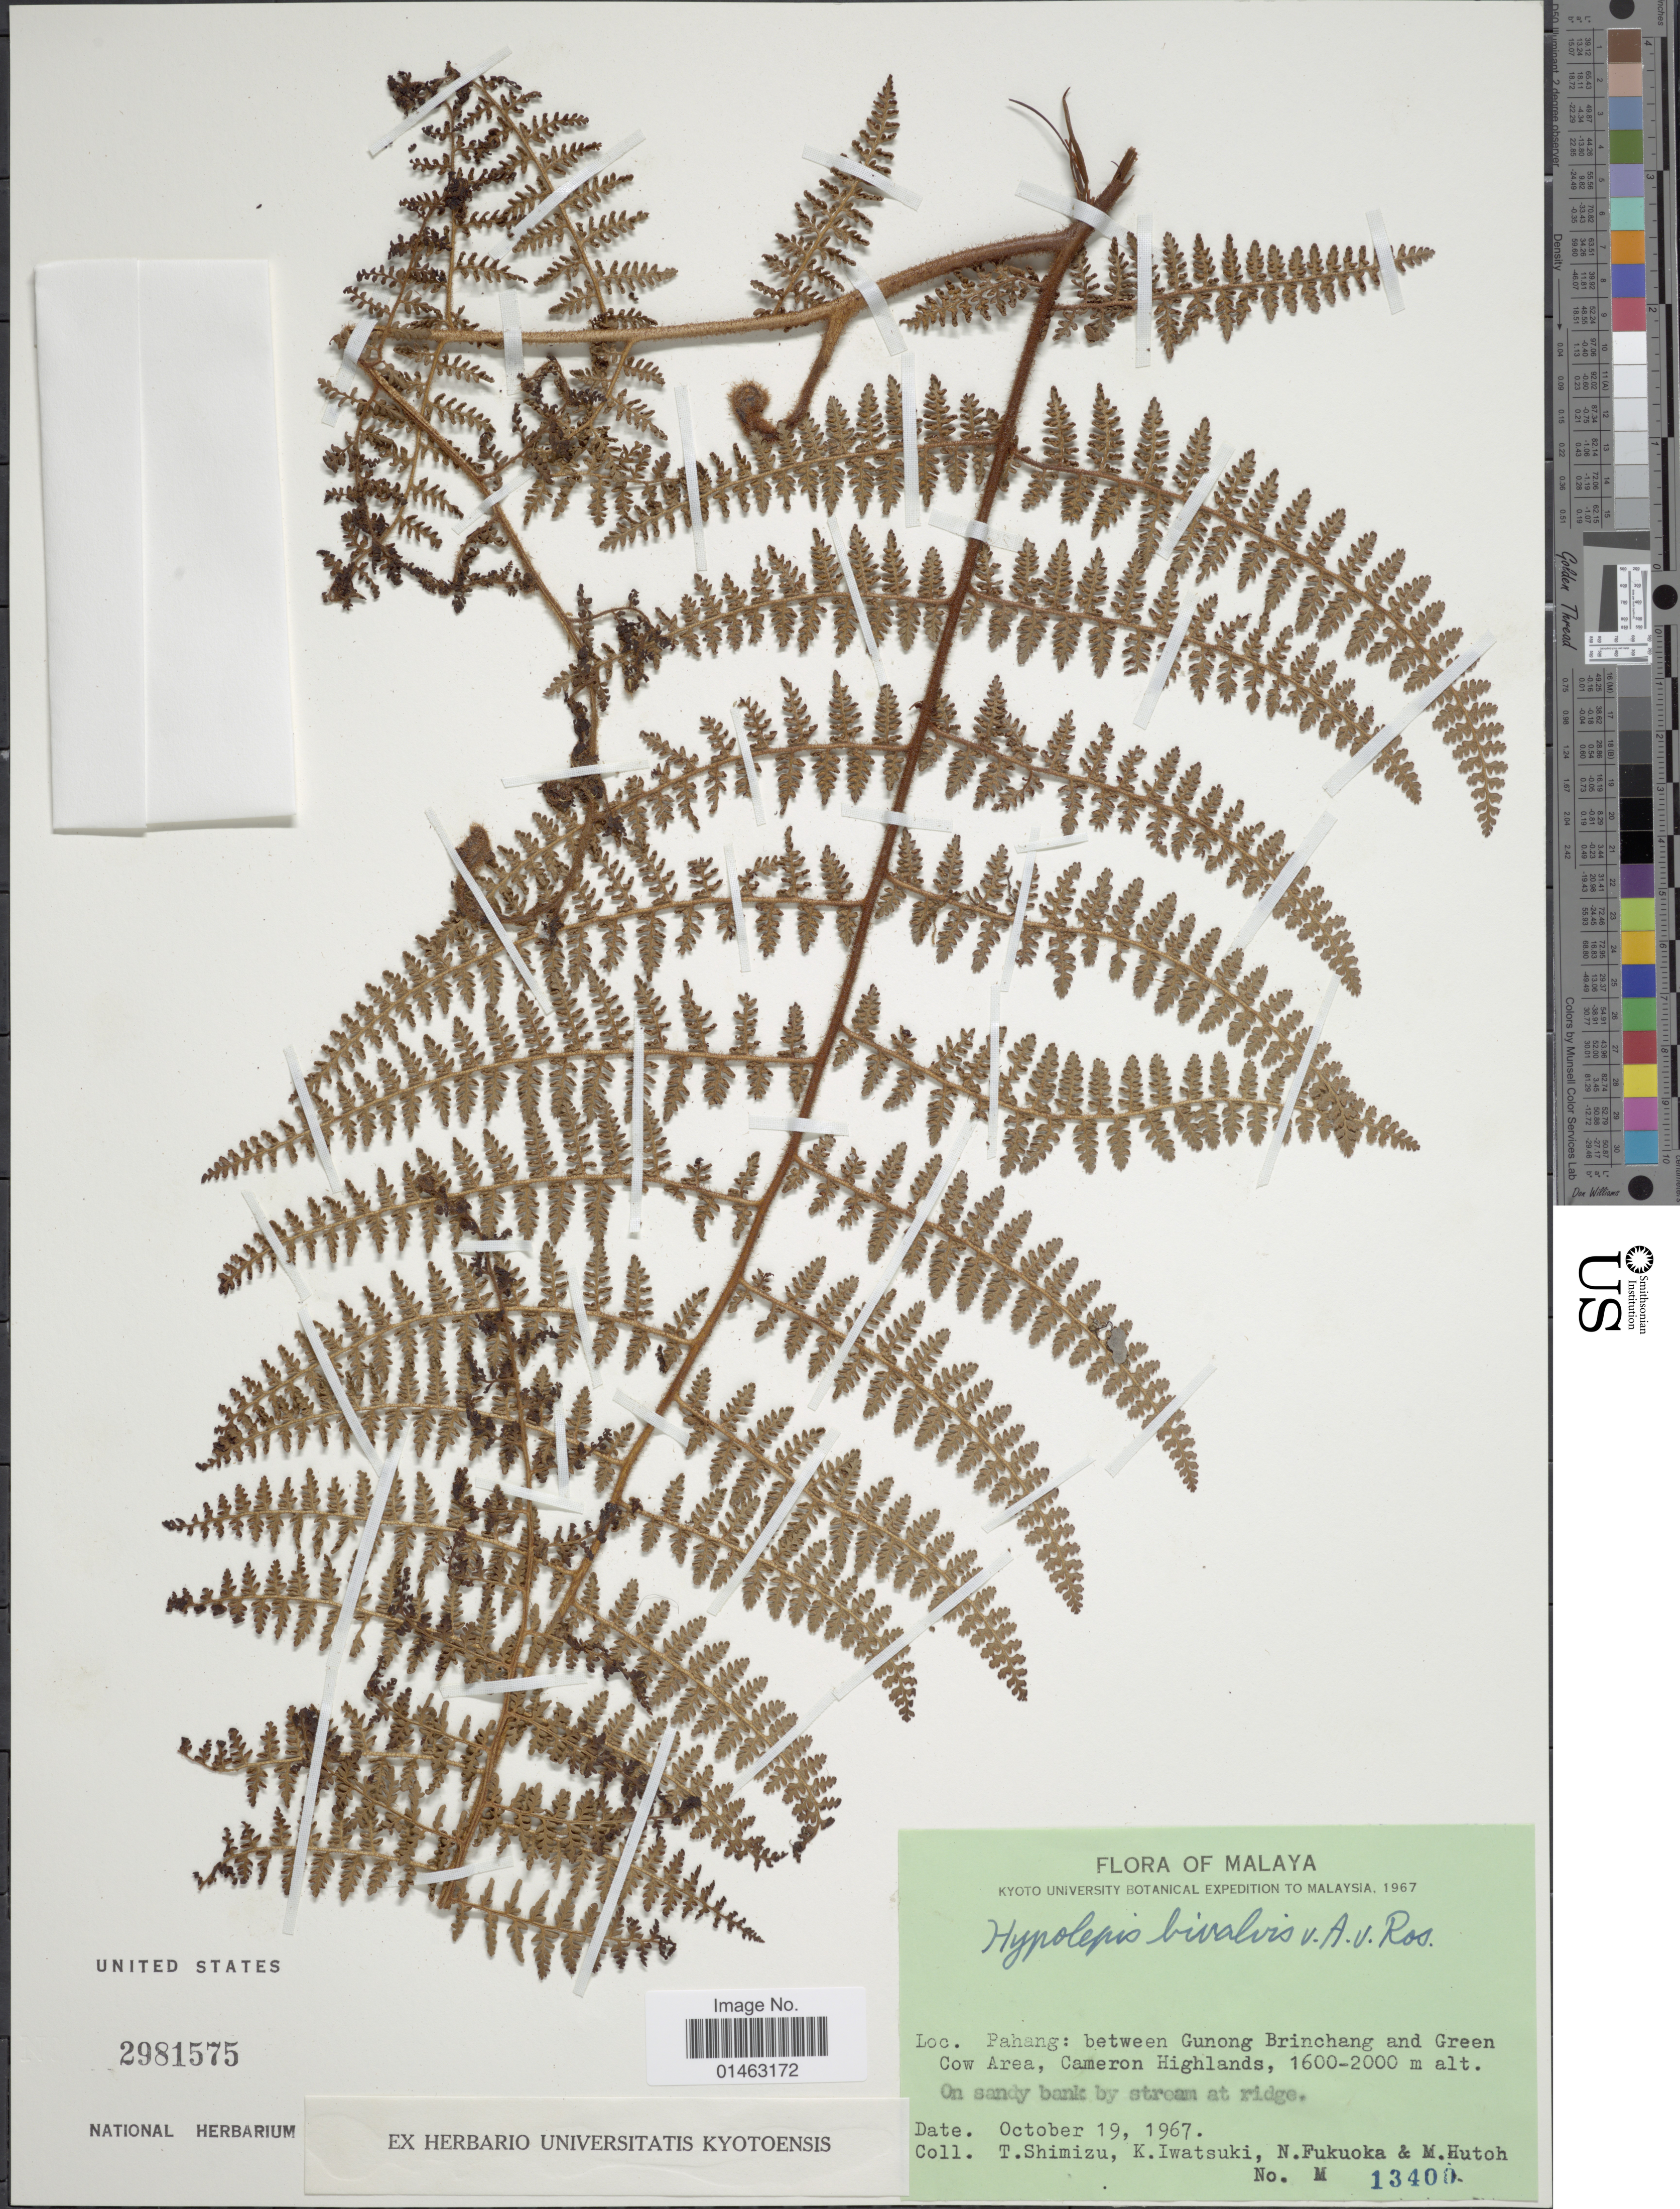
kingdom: Plantae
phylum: Tracheophyta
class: Polypodiopsida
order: Polypodiales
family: Dennstaedtiaceae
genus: Hypolepis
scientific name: Hypolepis bivalvis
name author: Alderw.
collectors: T. Shimizu, K. Iwatsuki, N. Fukuoka & M. Hutoh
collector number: M 13400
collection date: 1967-10-19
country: Malaysia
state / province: Pahang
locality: Between Gunong Brinchang and Green Cow Area, Cameron Highlands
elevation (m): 1600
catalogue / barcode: US 2981575